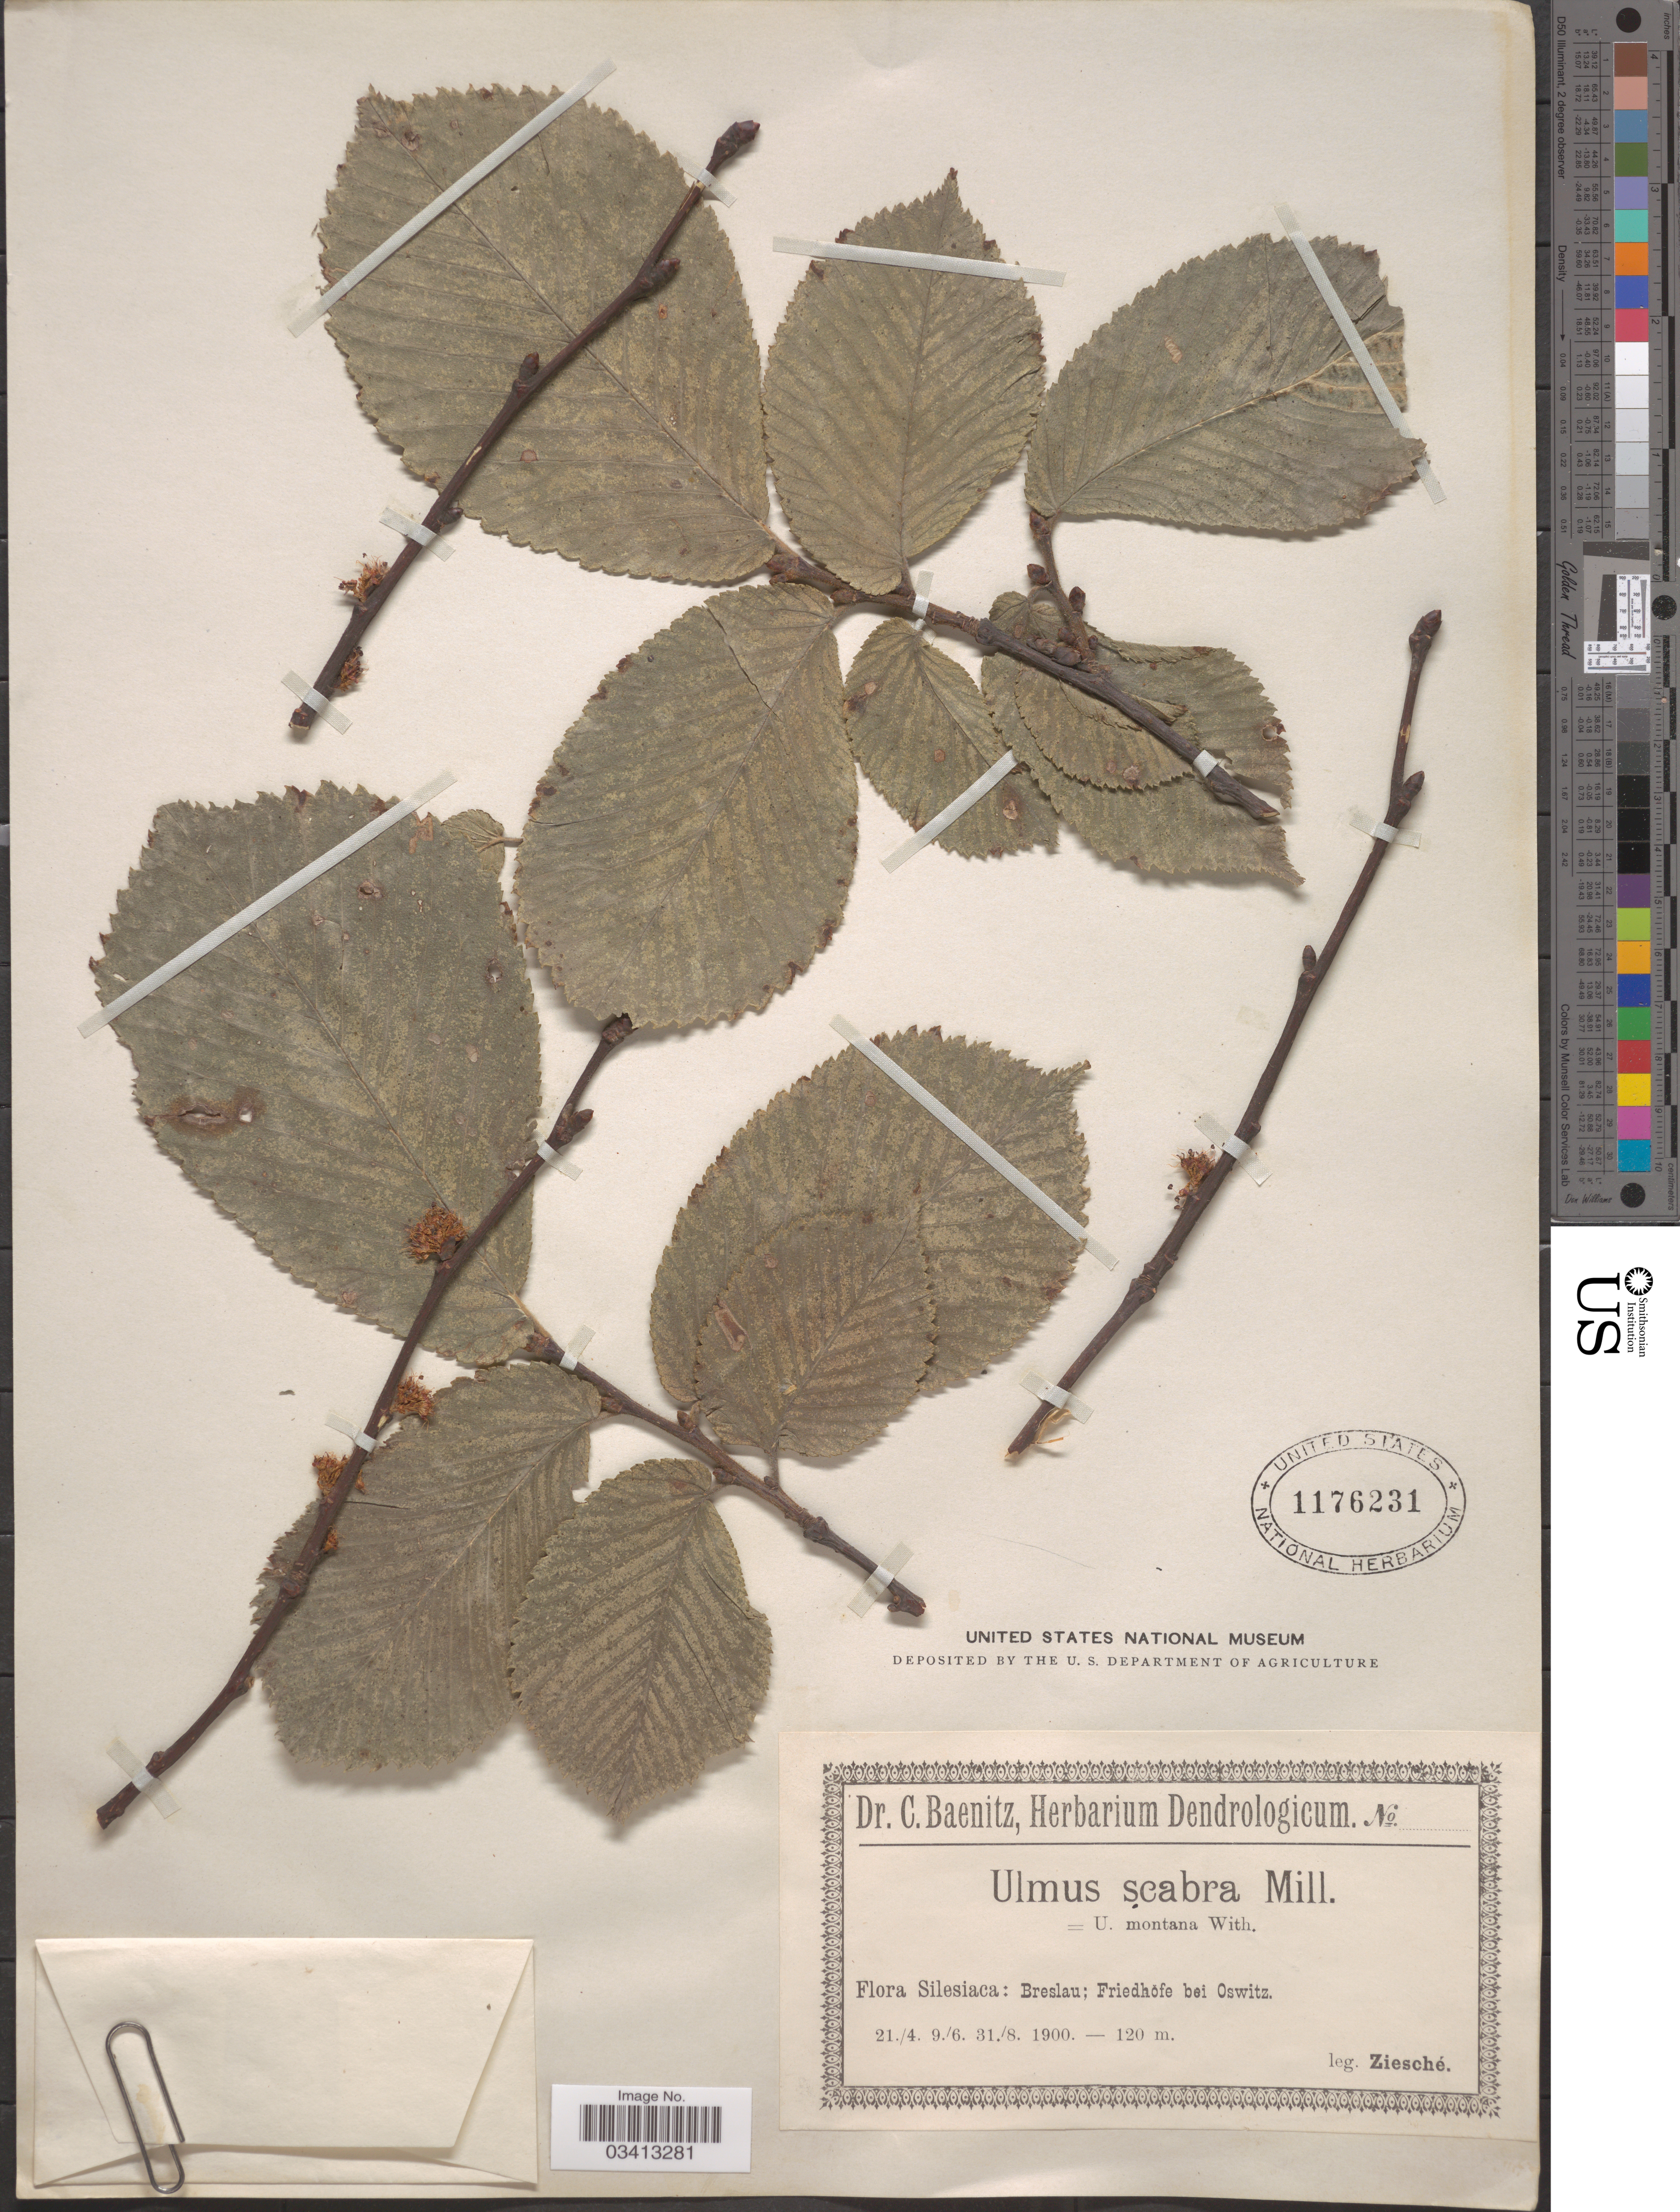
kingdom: Plantae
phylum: Tracheophyta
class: Magnoliopsida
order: Rosales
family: Ulmaceae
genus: Ulmus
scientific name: Ulmus glabra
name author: Huds.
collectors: Ziesché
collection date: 1900-04-21/1900-08-31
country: Poland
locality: Silesiaca: Breslau; Friedhŏve bei Oswitz.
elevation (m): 120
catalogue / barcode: US 1176231